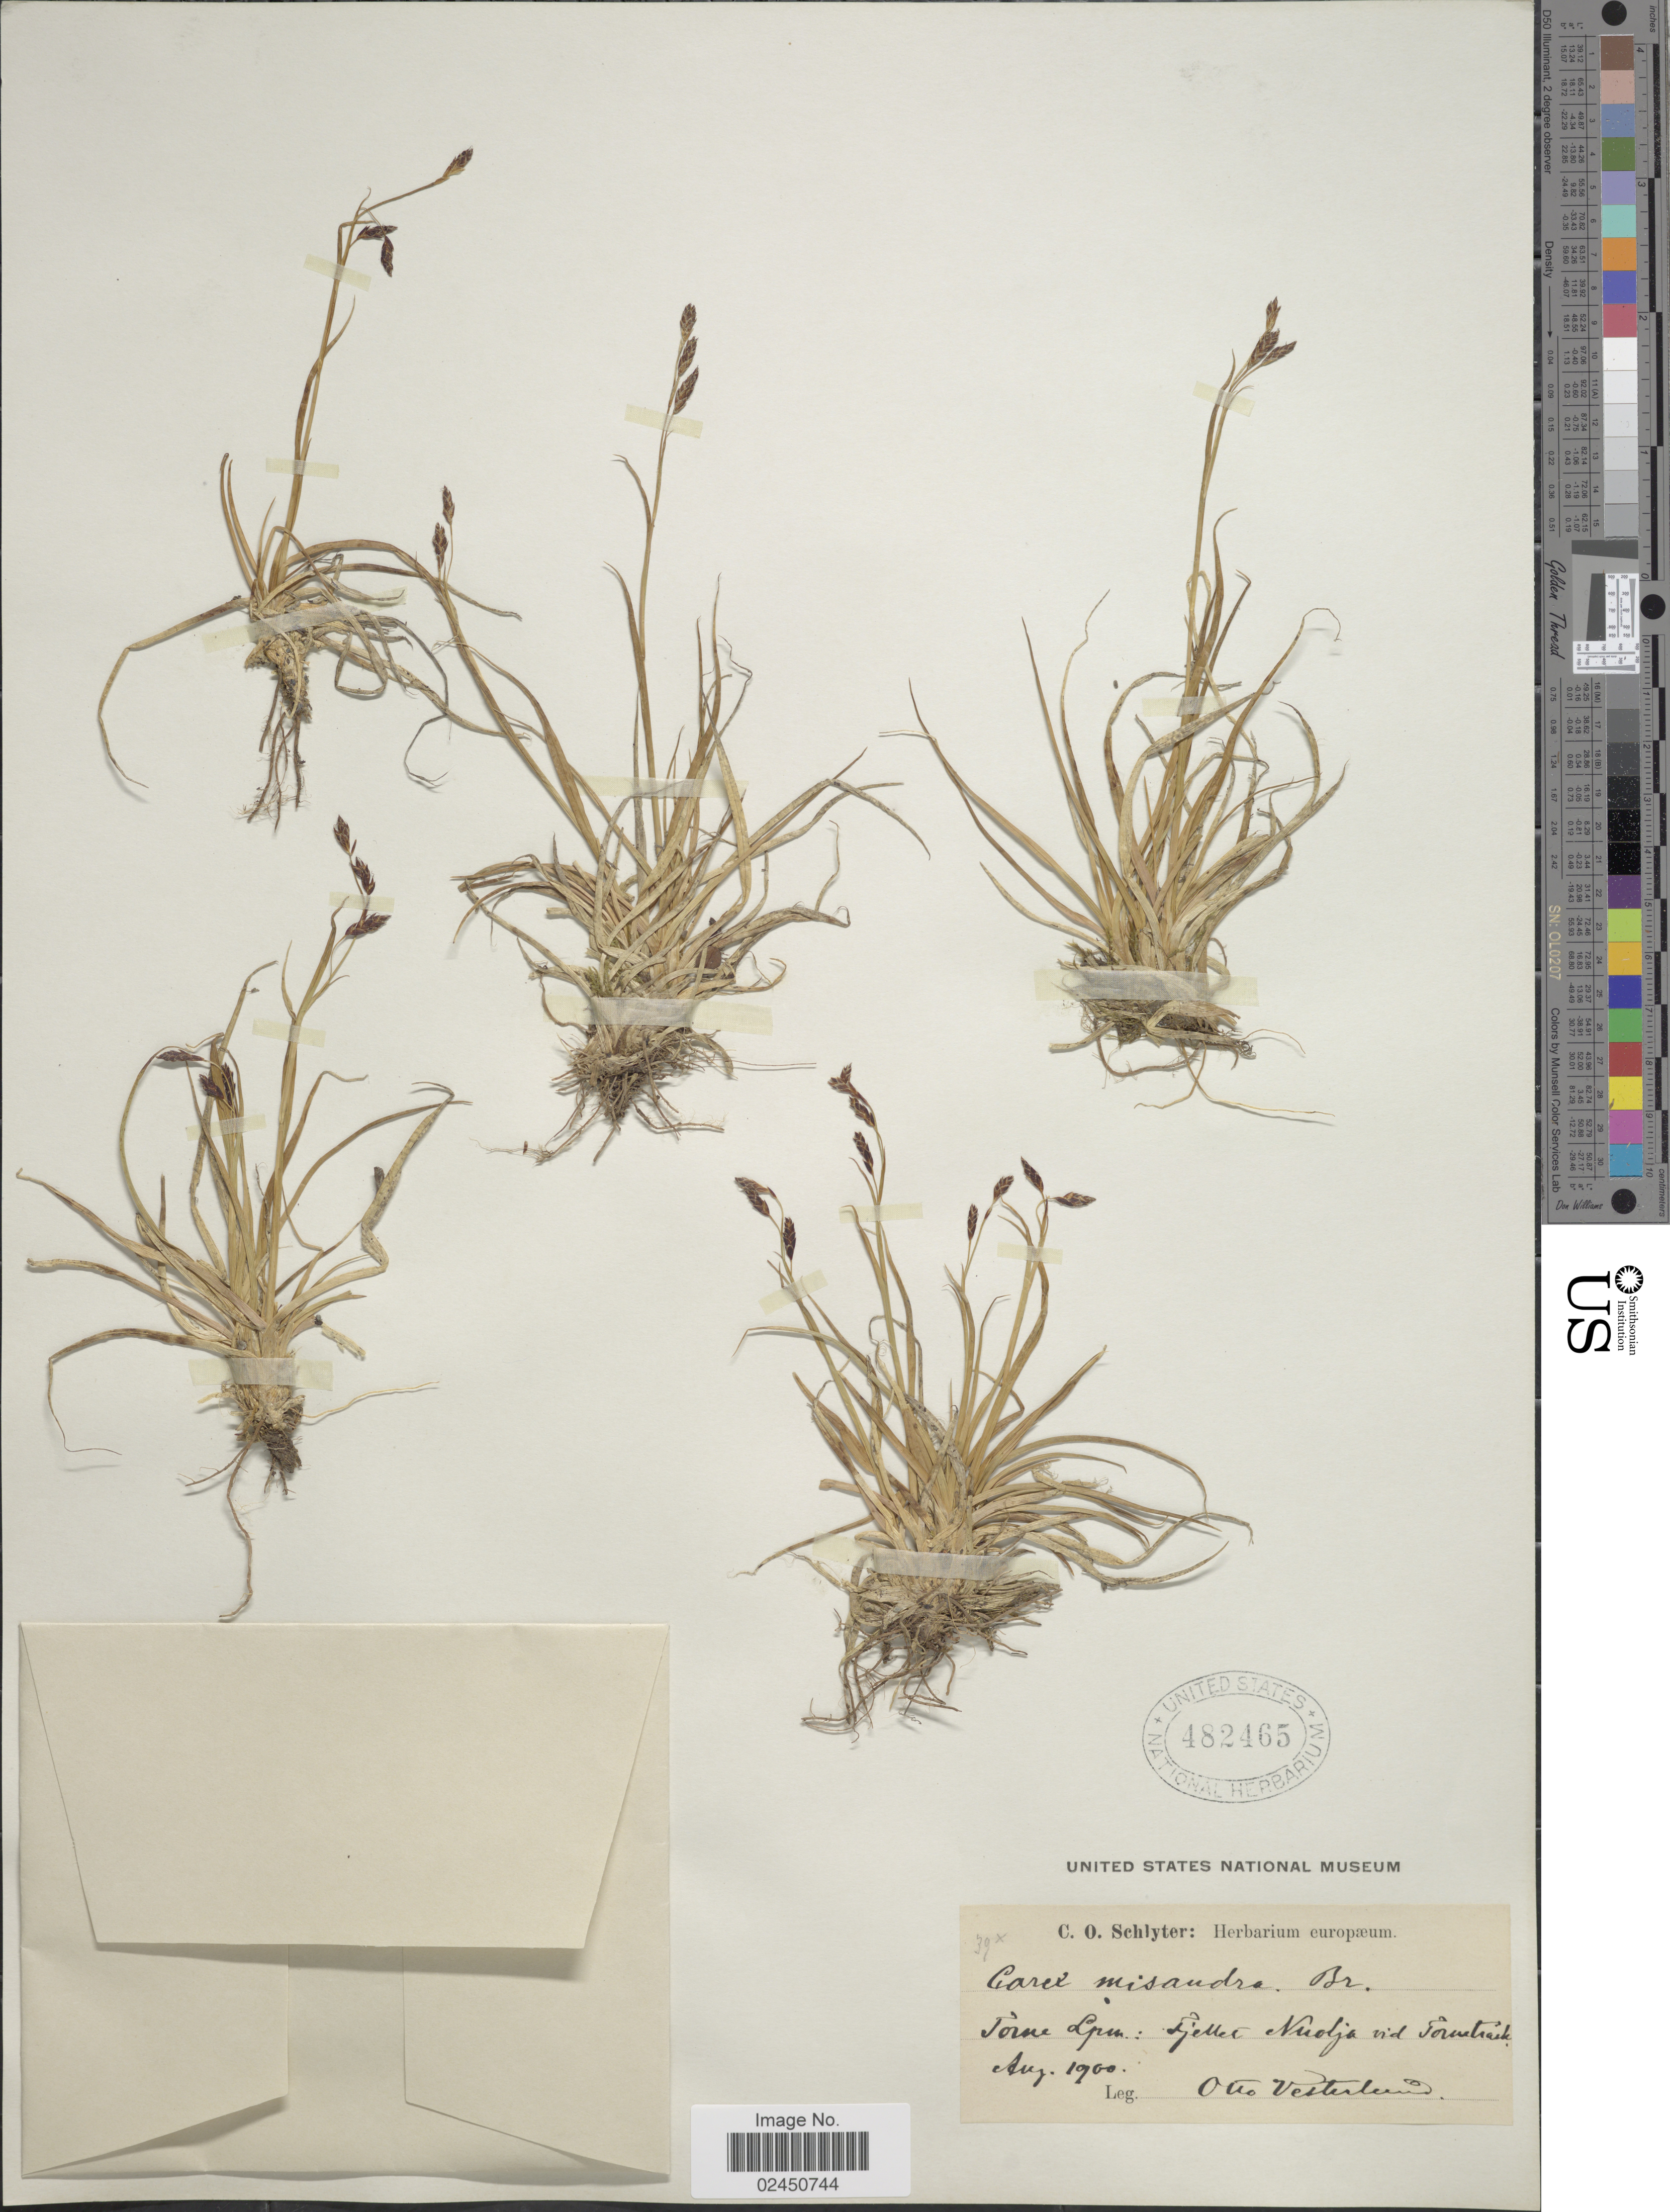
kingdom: Plantae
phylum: Tracheophyta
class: Liliopsida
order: Poales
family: Cyperaceae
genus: Carex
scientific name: Carex fuliginosa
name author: Schkuhr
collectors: O. Vesterland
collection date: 1900-08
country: Sweden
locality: Torne Lpm., Fjallet Nuolja vid Torneträsk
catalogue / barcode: US 482465